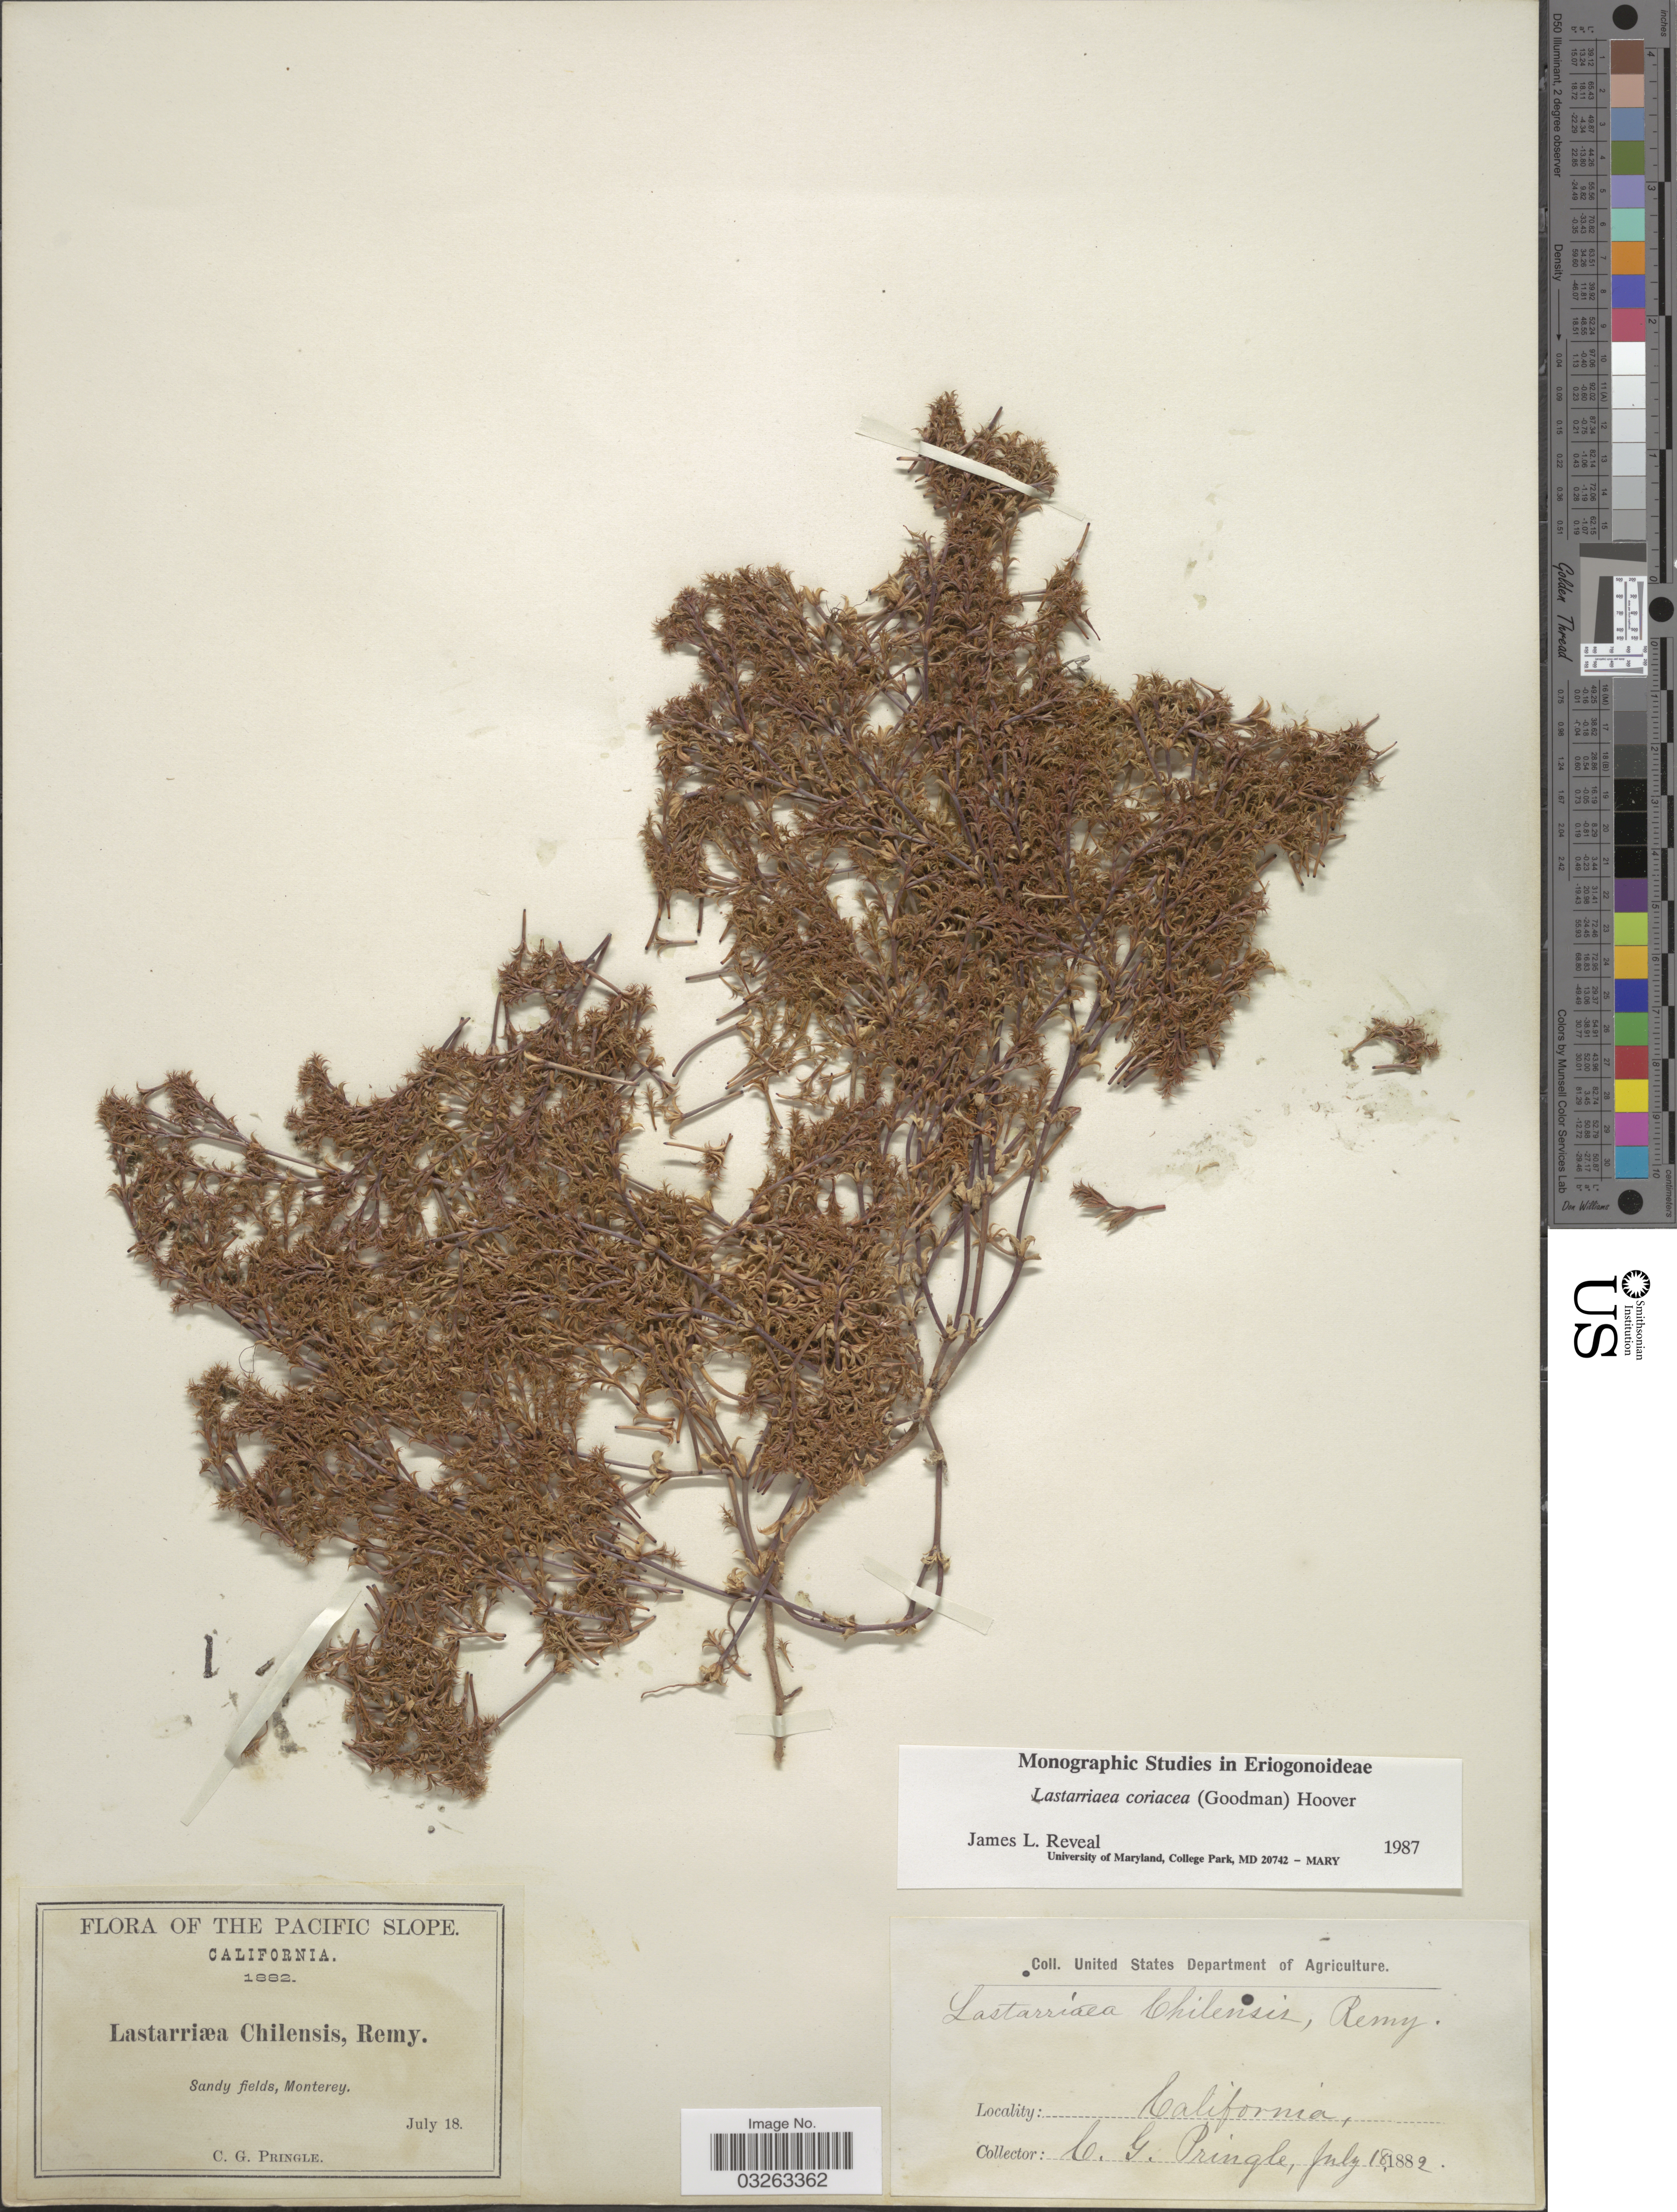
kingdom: Plantae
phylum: Tracheophyta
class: Magnoliopsida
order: Caryophyllales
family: Polygonaceae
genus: Lastarriaea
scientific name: Lastarriaea coriacea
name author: (Goodman) Hoover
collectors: C. G. Pringle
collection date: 1882-07-18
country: United States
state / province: California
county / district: Monterey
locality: Pacific Slope. Sandy fields, Monterey.